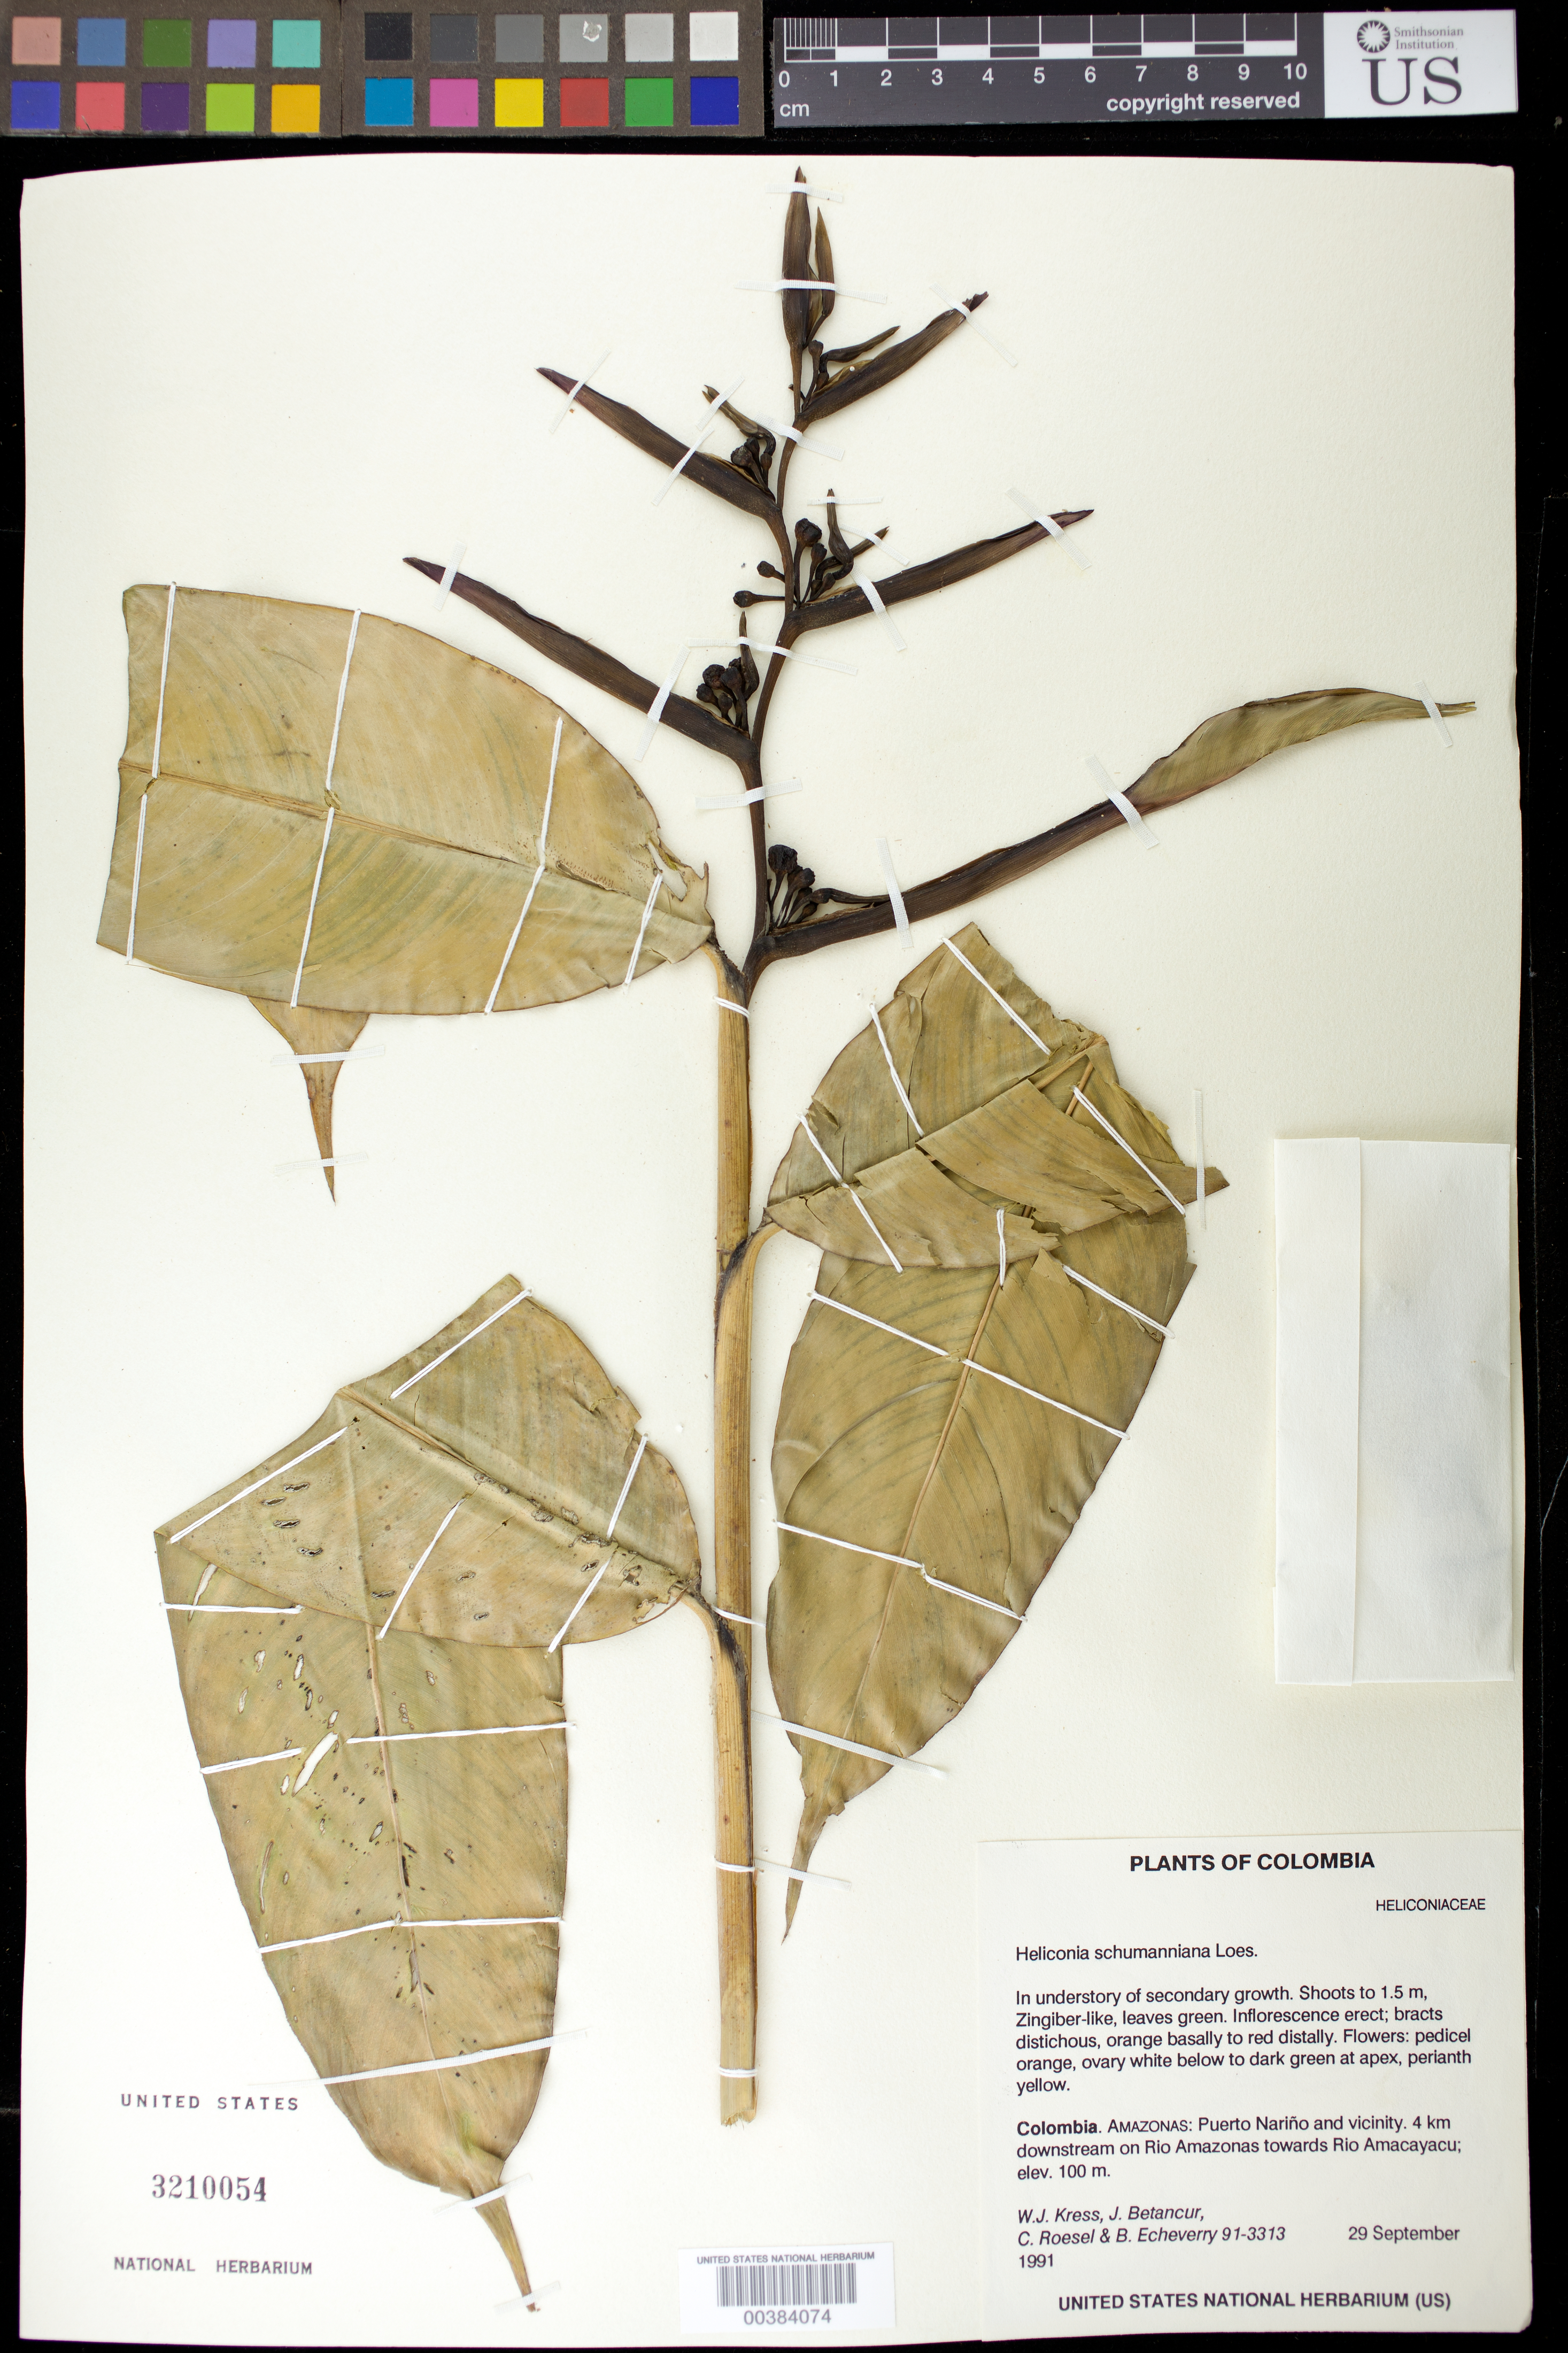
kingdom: Plantae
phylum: Tracheophyta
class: Liliopsida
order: Zingiberales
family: Heliconiaceae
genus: Heliconia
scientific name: Heliconia schumanniana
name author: Loes.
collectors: W. J. Kress, J. C. Betancur, C. S. Roesel & B. Echeverry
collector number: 91-3313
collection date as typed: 29 Sep 1991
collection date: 1991-09-29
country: Colombia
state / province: Amazônas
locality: Puerto Narino and vicinity. downstream on Rio Amazonas towards Rio Amaca-Yacu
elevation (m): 100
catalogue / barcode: US 3210054